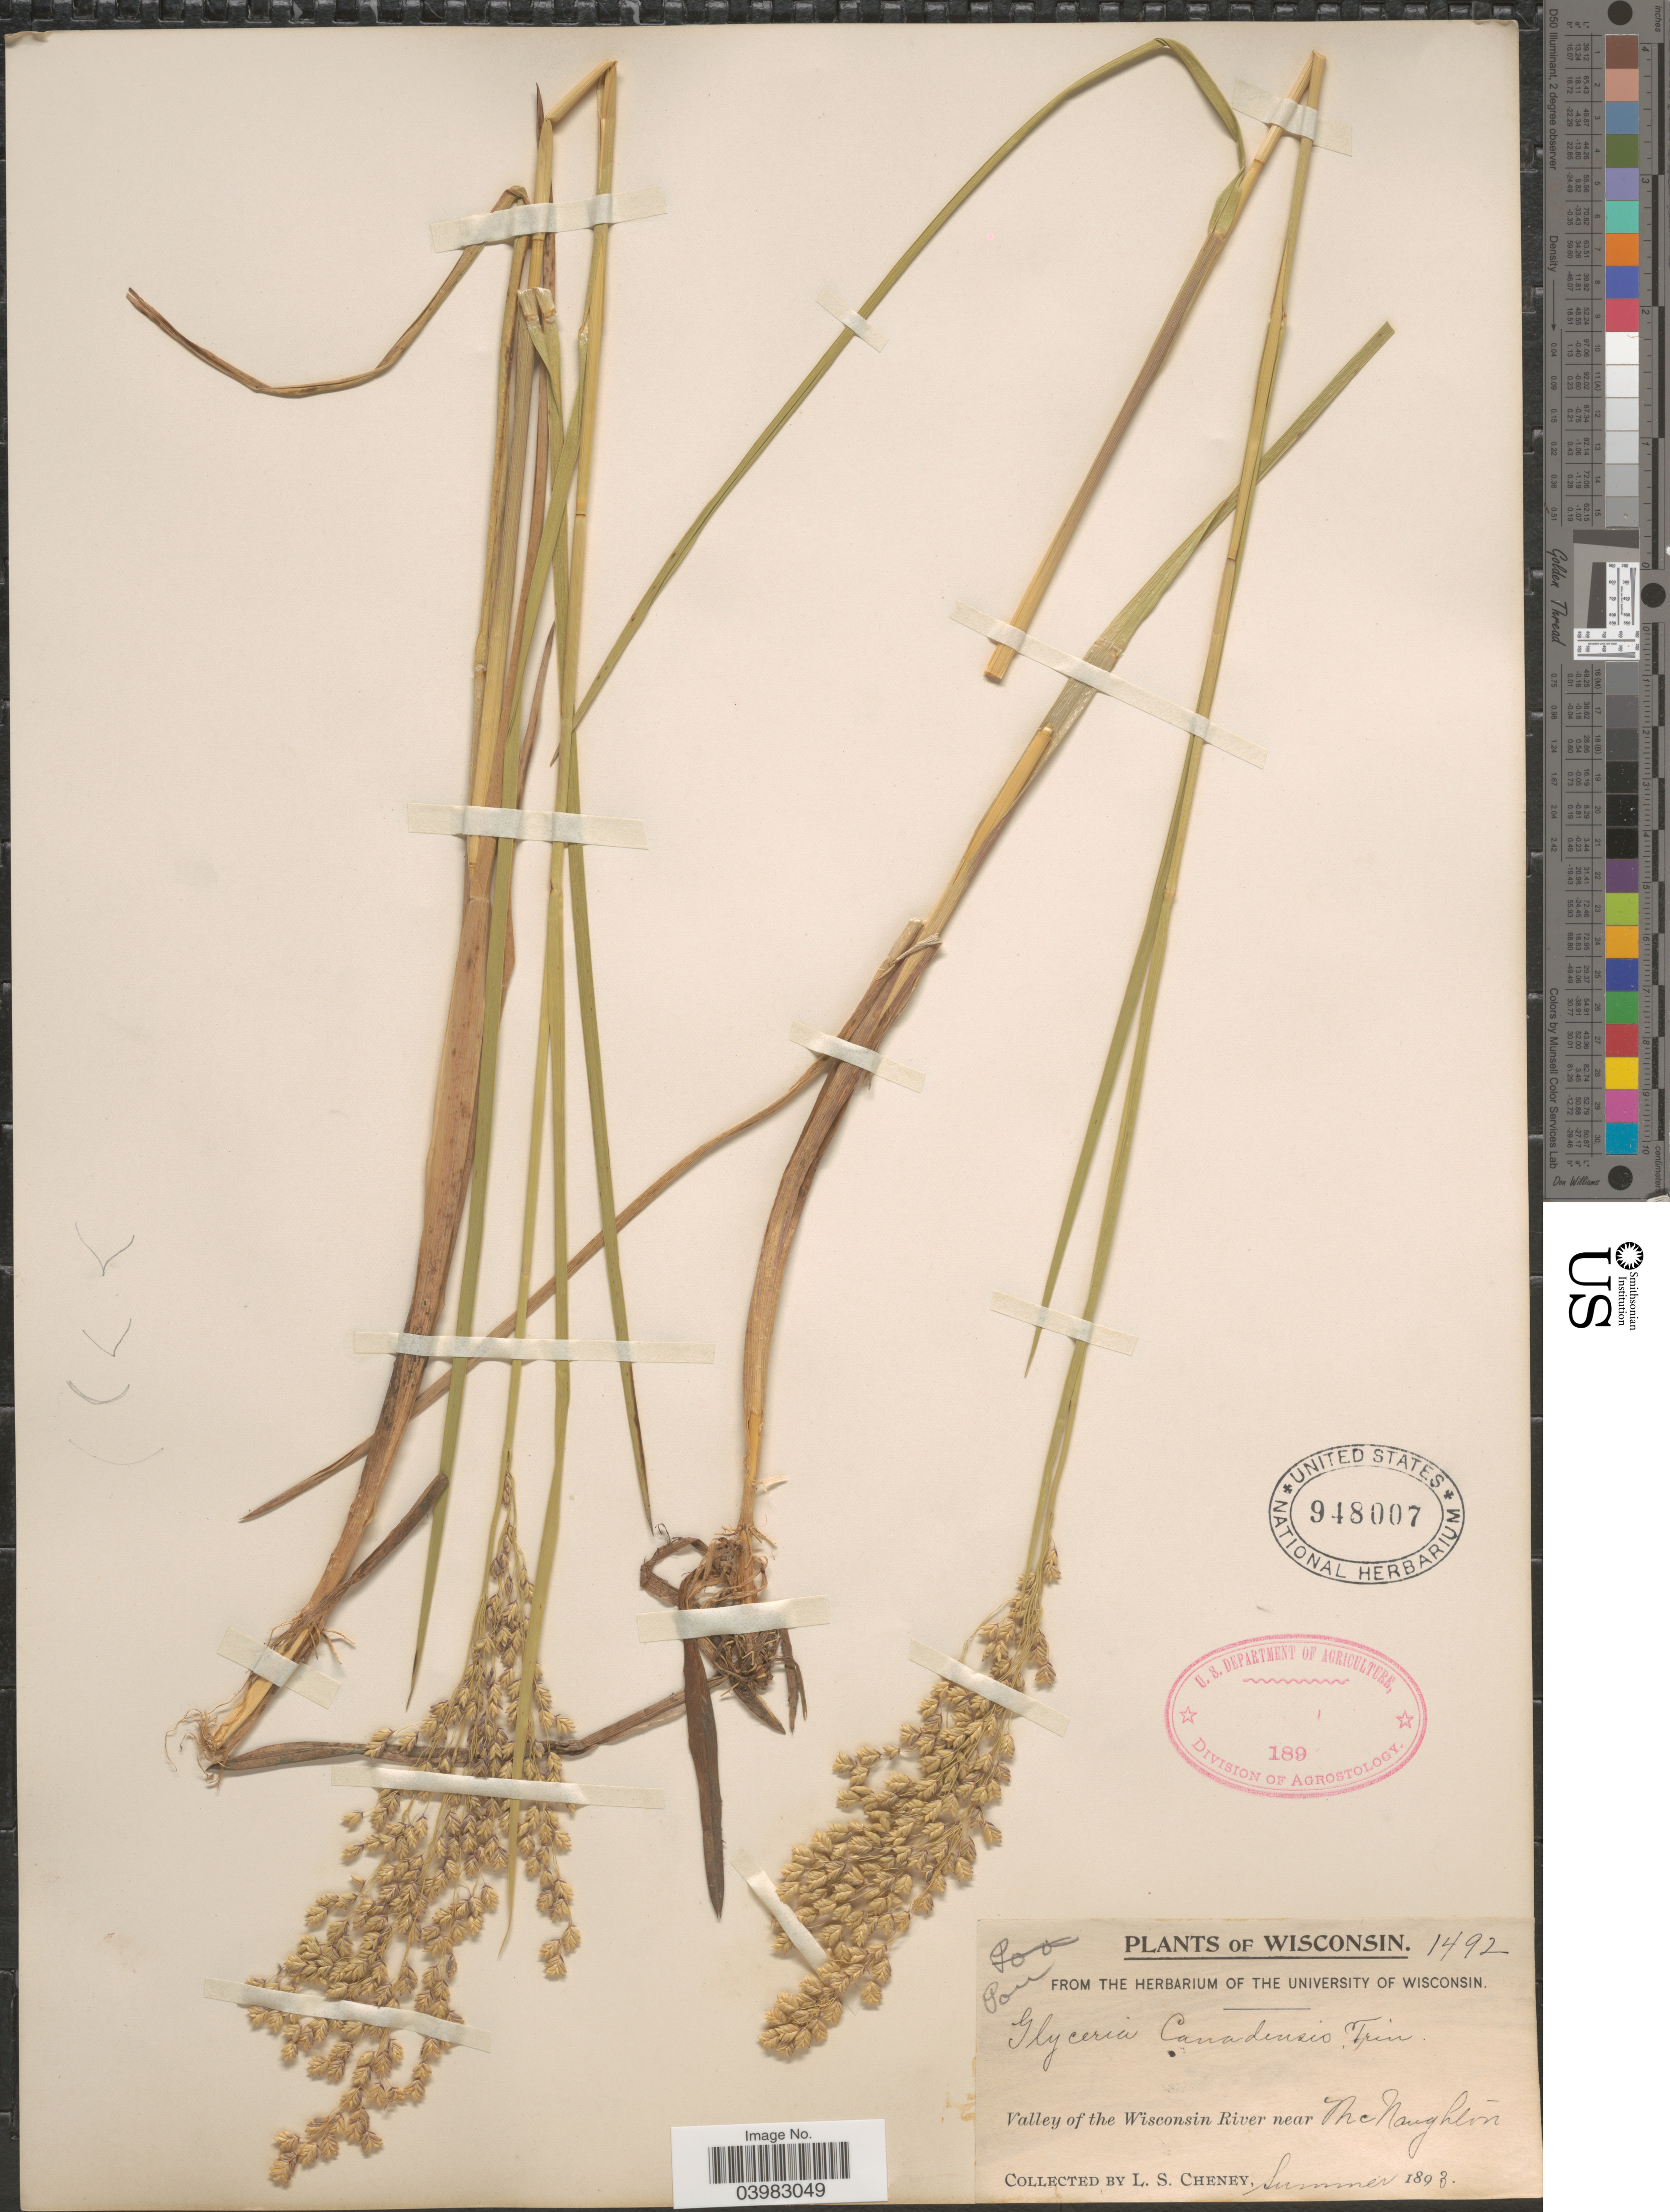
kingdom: Plantae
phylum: Tracheophyta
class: Liliopsida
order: Poales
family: Poaceae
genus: Glyceria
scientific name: Glyceria canadensis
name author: (Michx.) Trin.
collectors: L. Cheney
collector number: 1492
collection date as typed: Summer 1893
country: United States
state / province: Wisconsin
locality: Valley of the Wisconsin River near Mc Naughton.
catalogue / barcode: US 948007